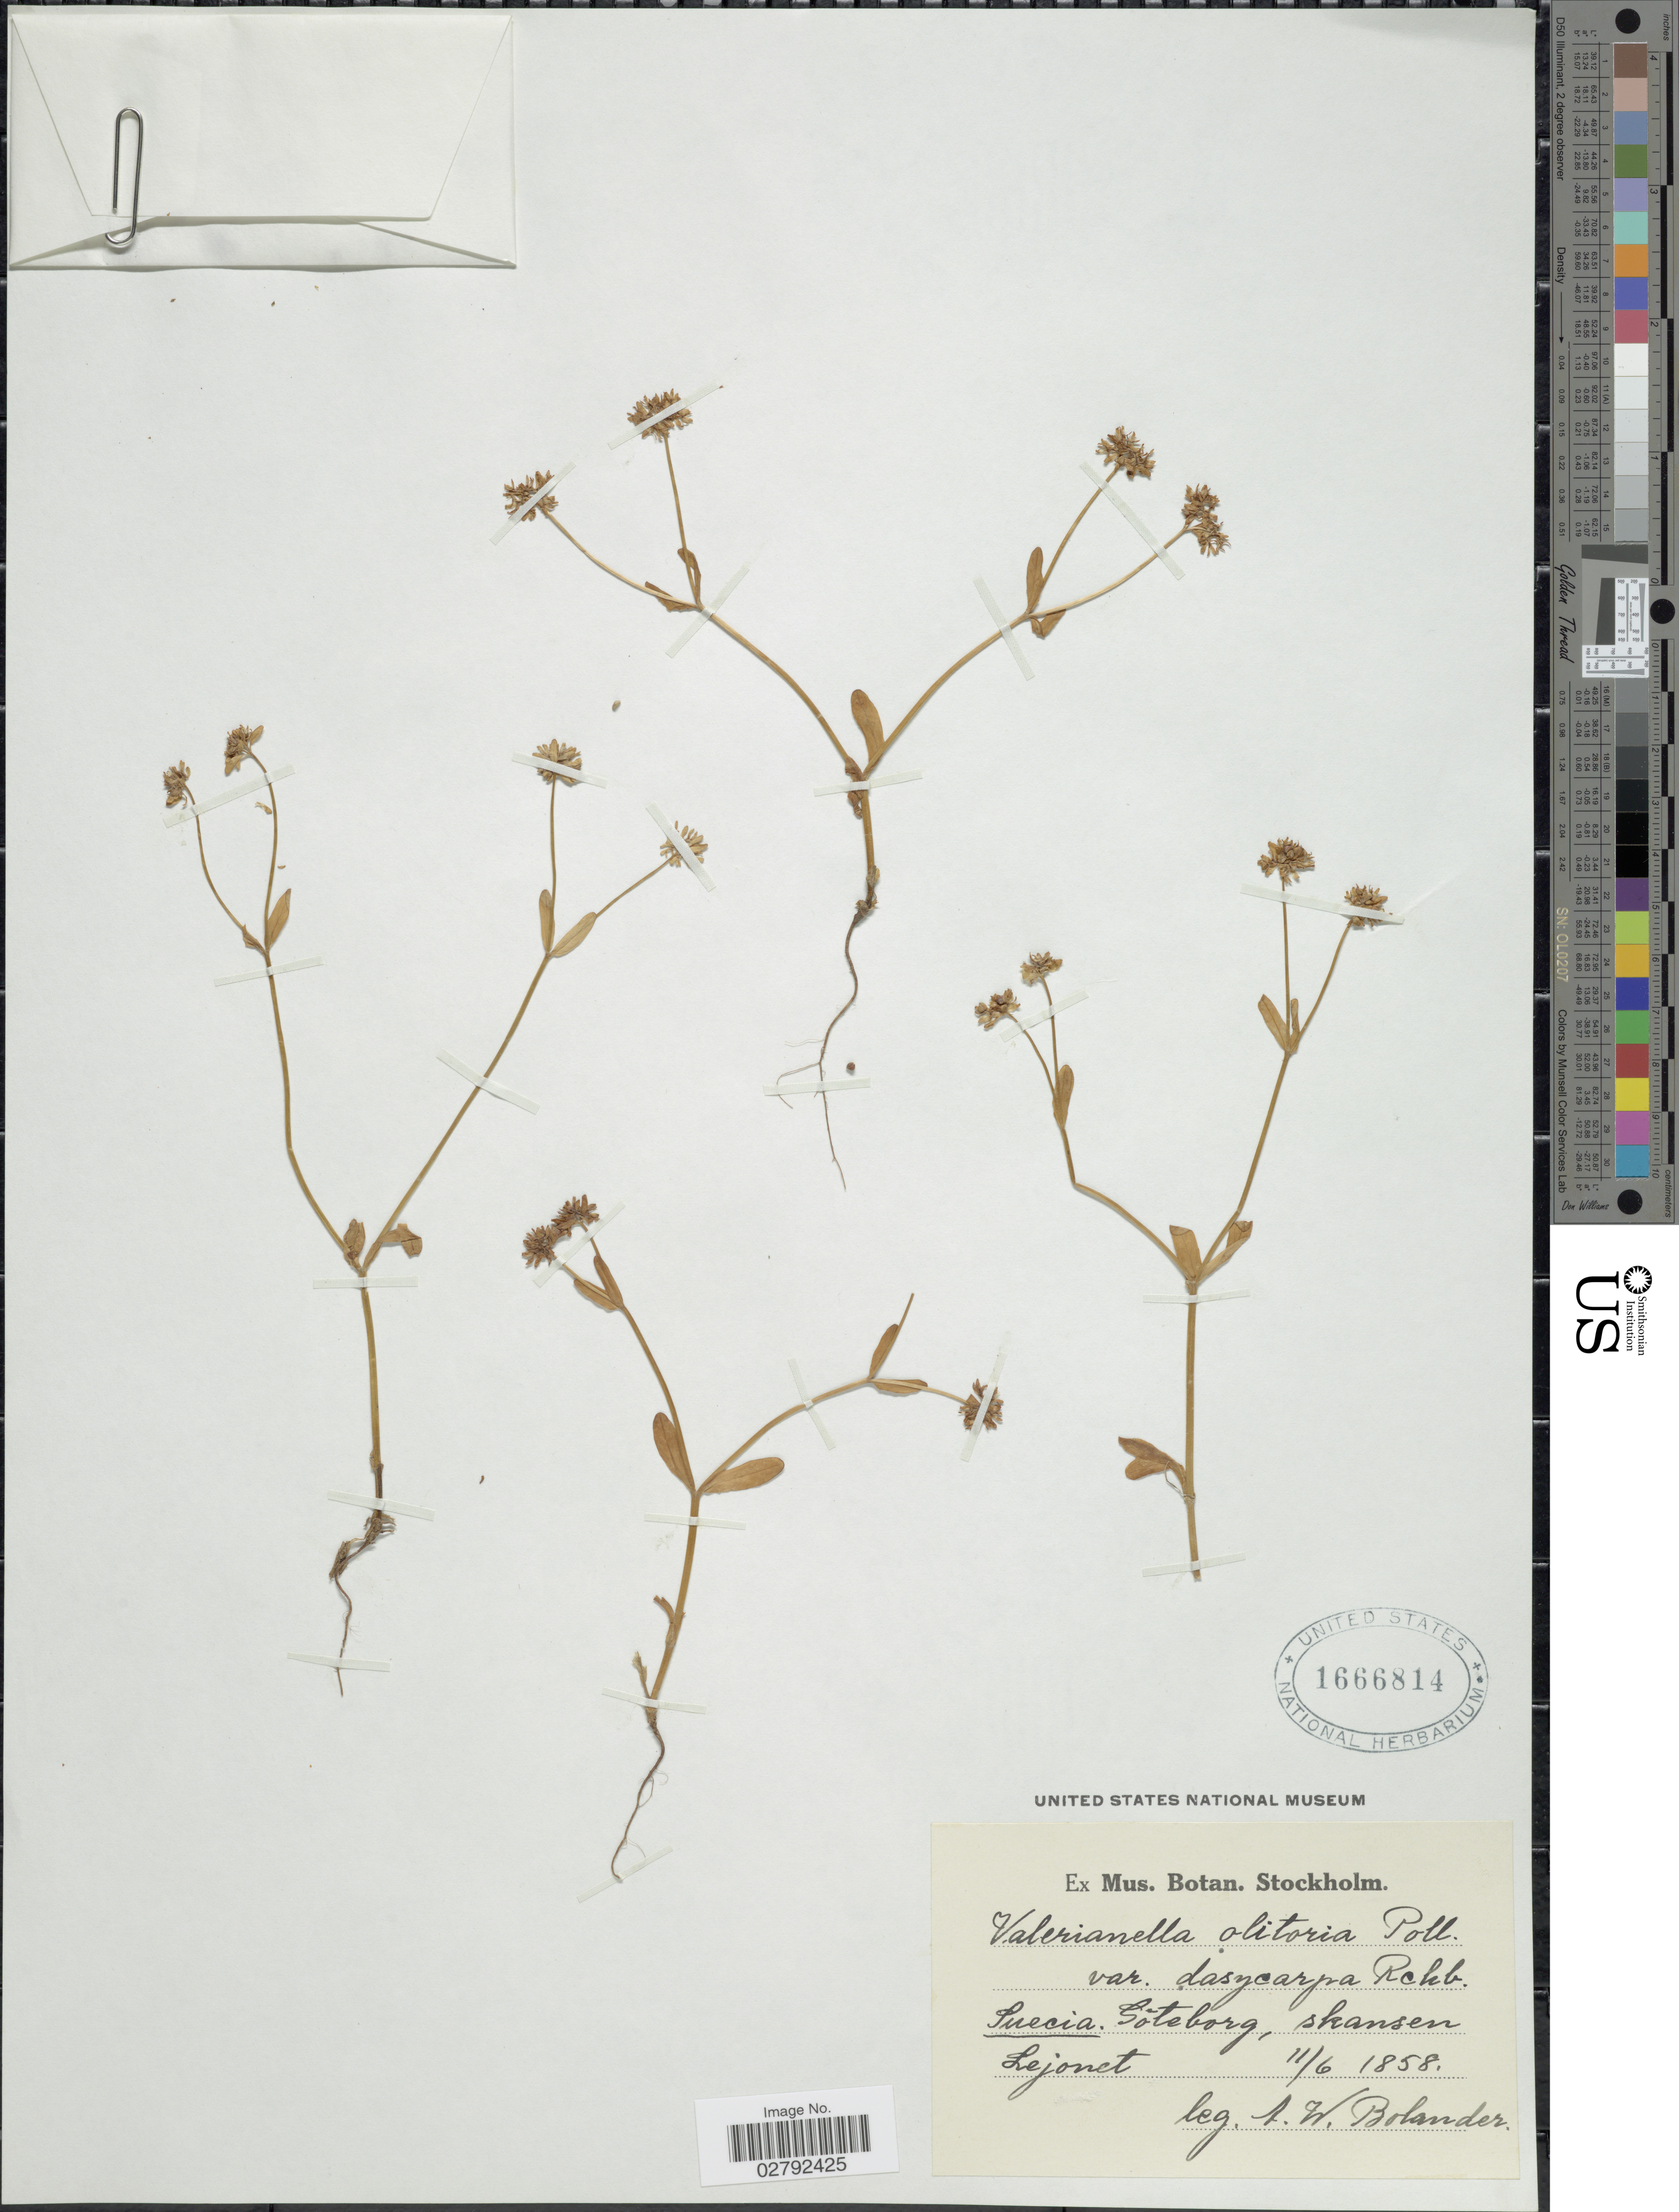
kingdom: Plantae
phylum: Tracheophyta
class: Magnoliopsida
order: Dipsacales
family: Caprifoliaceae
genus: Valerianella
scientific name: Valerianella olitoria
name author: (L.) Pollich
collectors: A. Bolander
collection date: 1858-06-11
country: Sweden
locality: Suecia. Sõteborg, skansen Lejonet.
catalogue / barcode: US 1666814